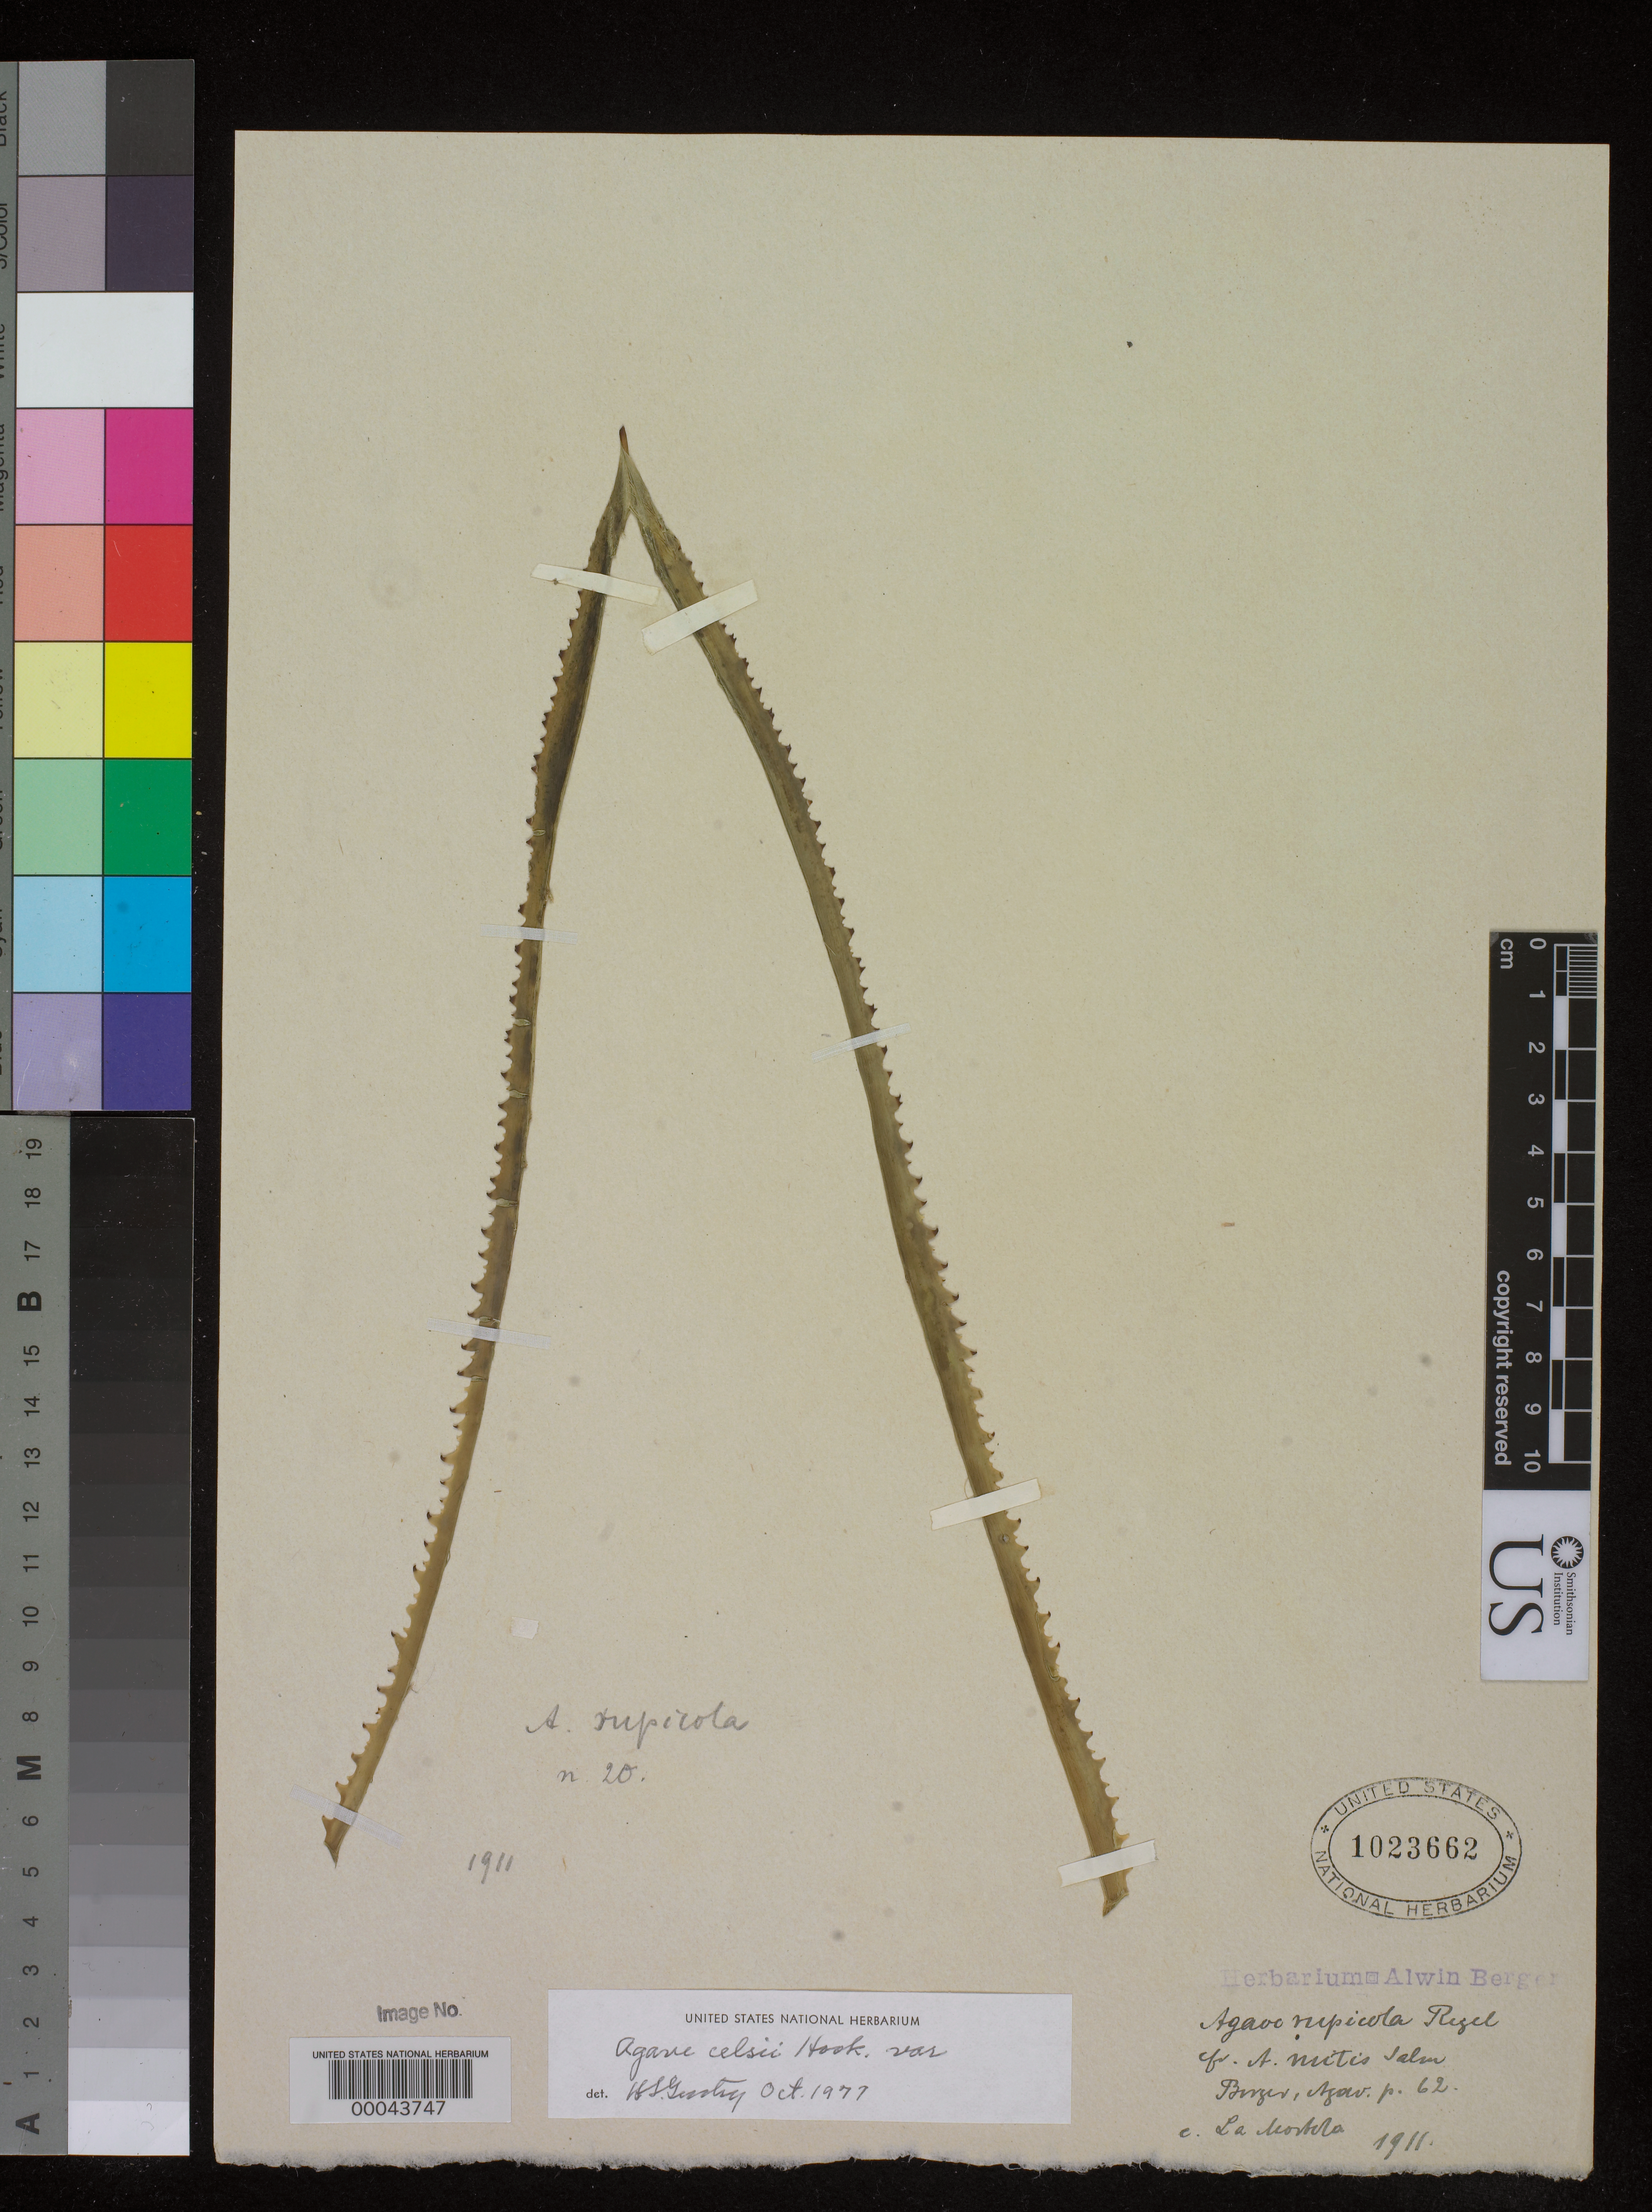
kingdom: Plantae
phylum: Tracheophyta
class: Liliopsida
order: Asparagales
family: Asparagaceae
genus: Agave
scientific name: Agave celsii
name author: Hook.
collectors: ex herb. A. Berger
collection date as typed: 1911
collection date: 1911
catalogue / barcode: US 1023662